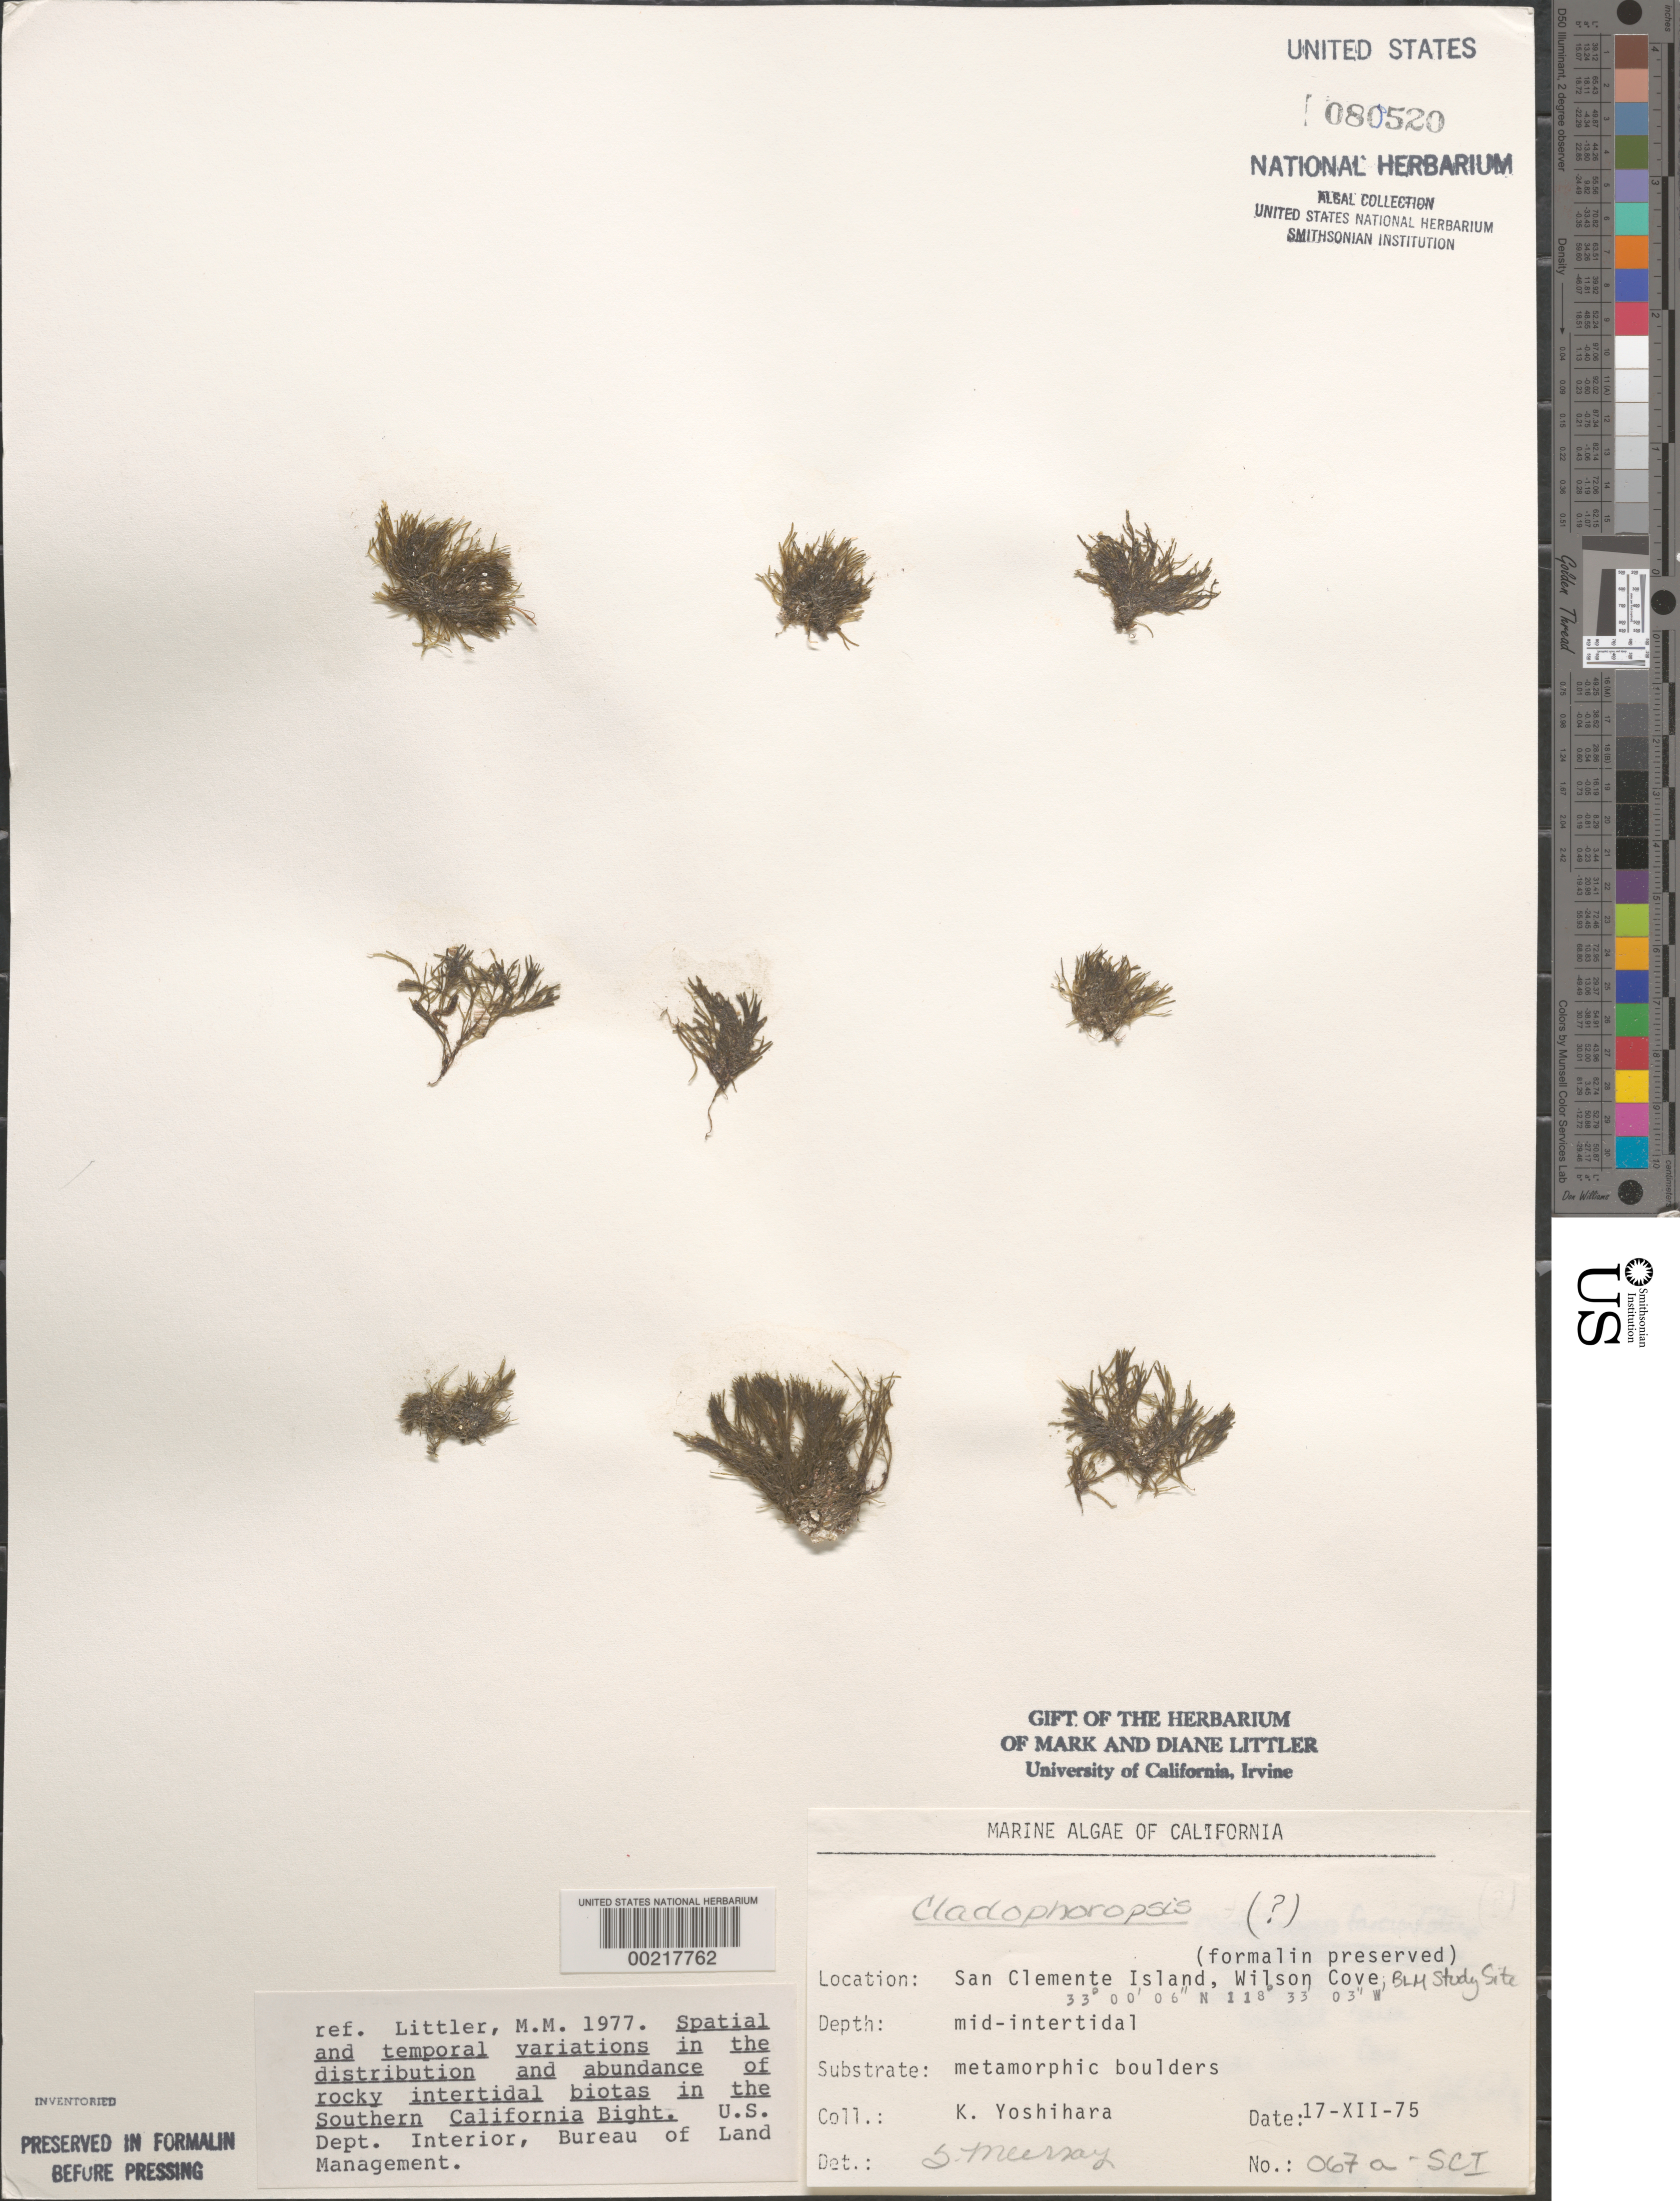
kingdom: Plantae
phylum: Chlorophyta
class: Ulvophyceae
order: Siphonocladales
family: Boodleaceae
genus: Cladophoropsis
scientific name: Cladophoropsis sp.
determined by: Murray, S. N.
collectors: K. Yoshihara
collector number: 067a-sci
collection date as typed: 17 Dec 1975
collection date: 1975-12-17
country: United States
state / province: California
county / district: Los Angeles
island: San Clemente Island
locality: Wilson Cove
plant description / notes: BLM-SOCALBIGHT Rocky Intertidal Survey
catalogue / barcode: US 80520